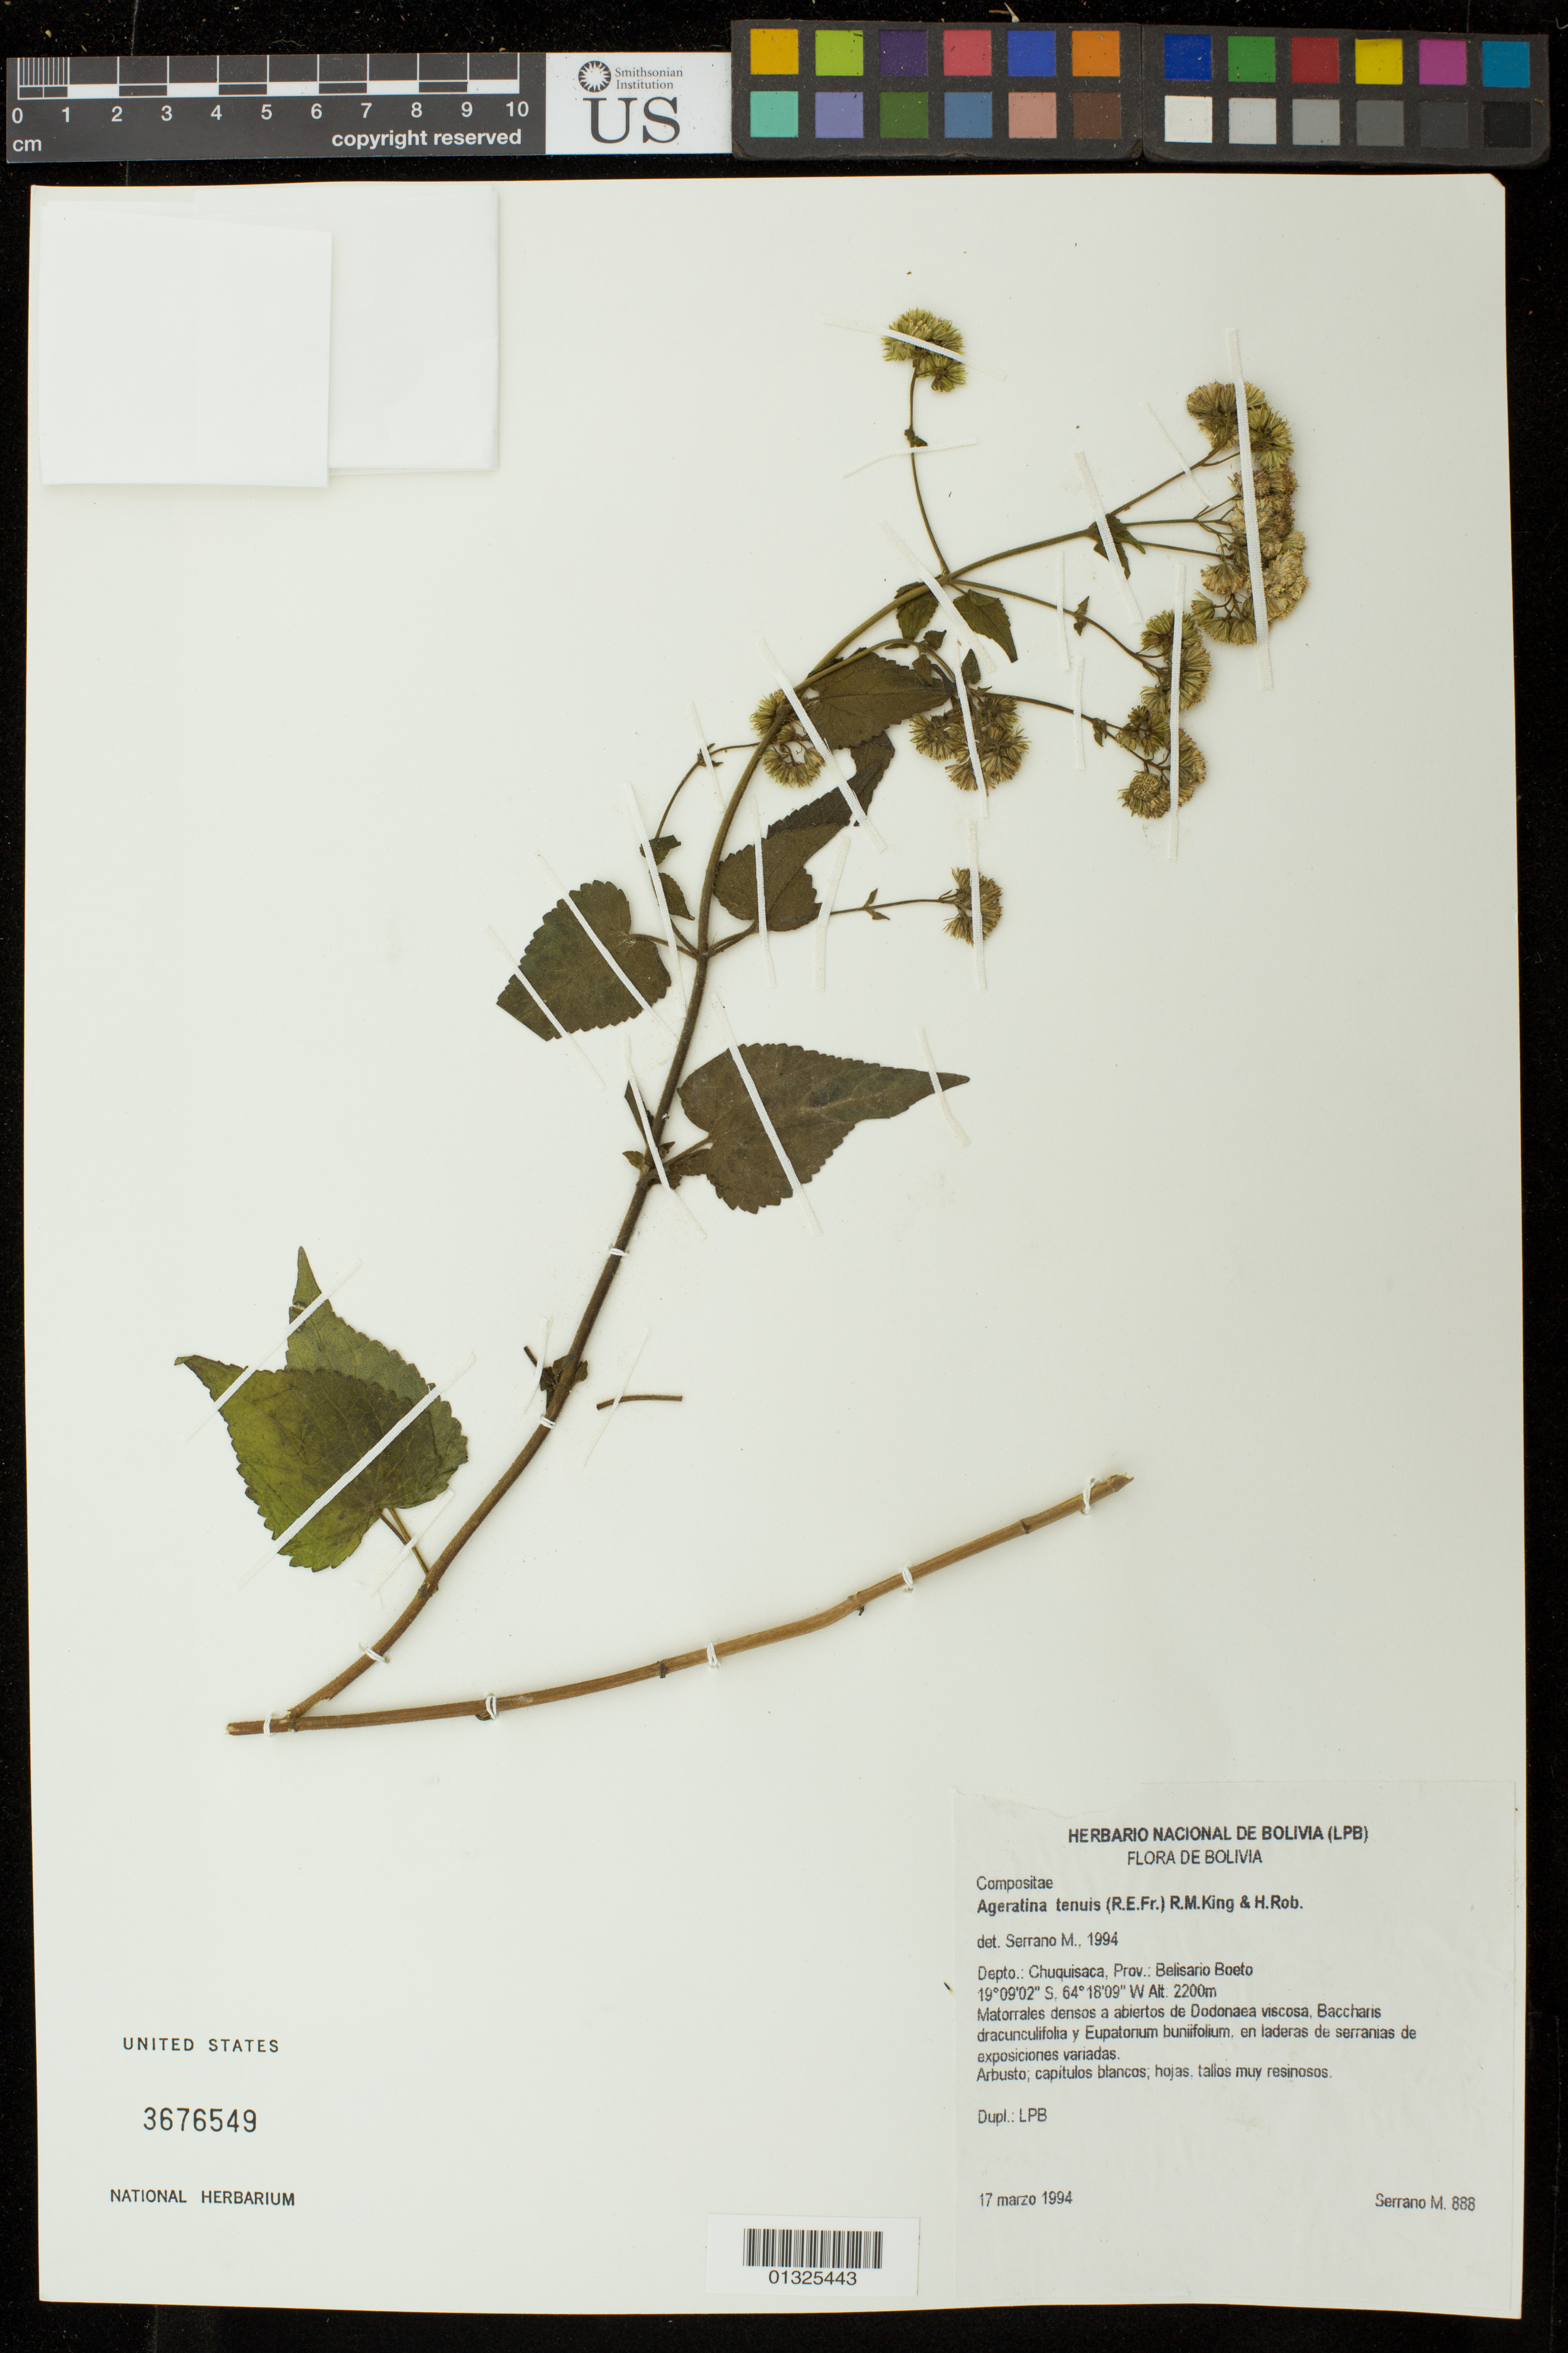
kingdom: Plantae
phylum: Tracheophyta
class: Magnoliopsida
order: Asterales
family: Asteraceae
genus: Ageratina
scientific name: Ageratina tenuis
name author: (R.E. Fr.) R.M. King & H. Rob.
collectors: M. Serrano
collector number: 888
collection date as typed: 17 March 1994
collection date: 1994-03-17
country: Bolivia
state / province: Chuquisaca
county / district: Belisario Boeto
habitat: Matorrales densos a abietos de Dondonaea viscosa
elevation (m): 2200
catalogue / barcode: US 3676549